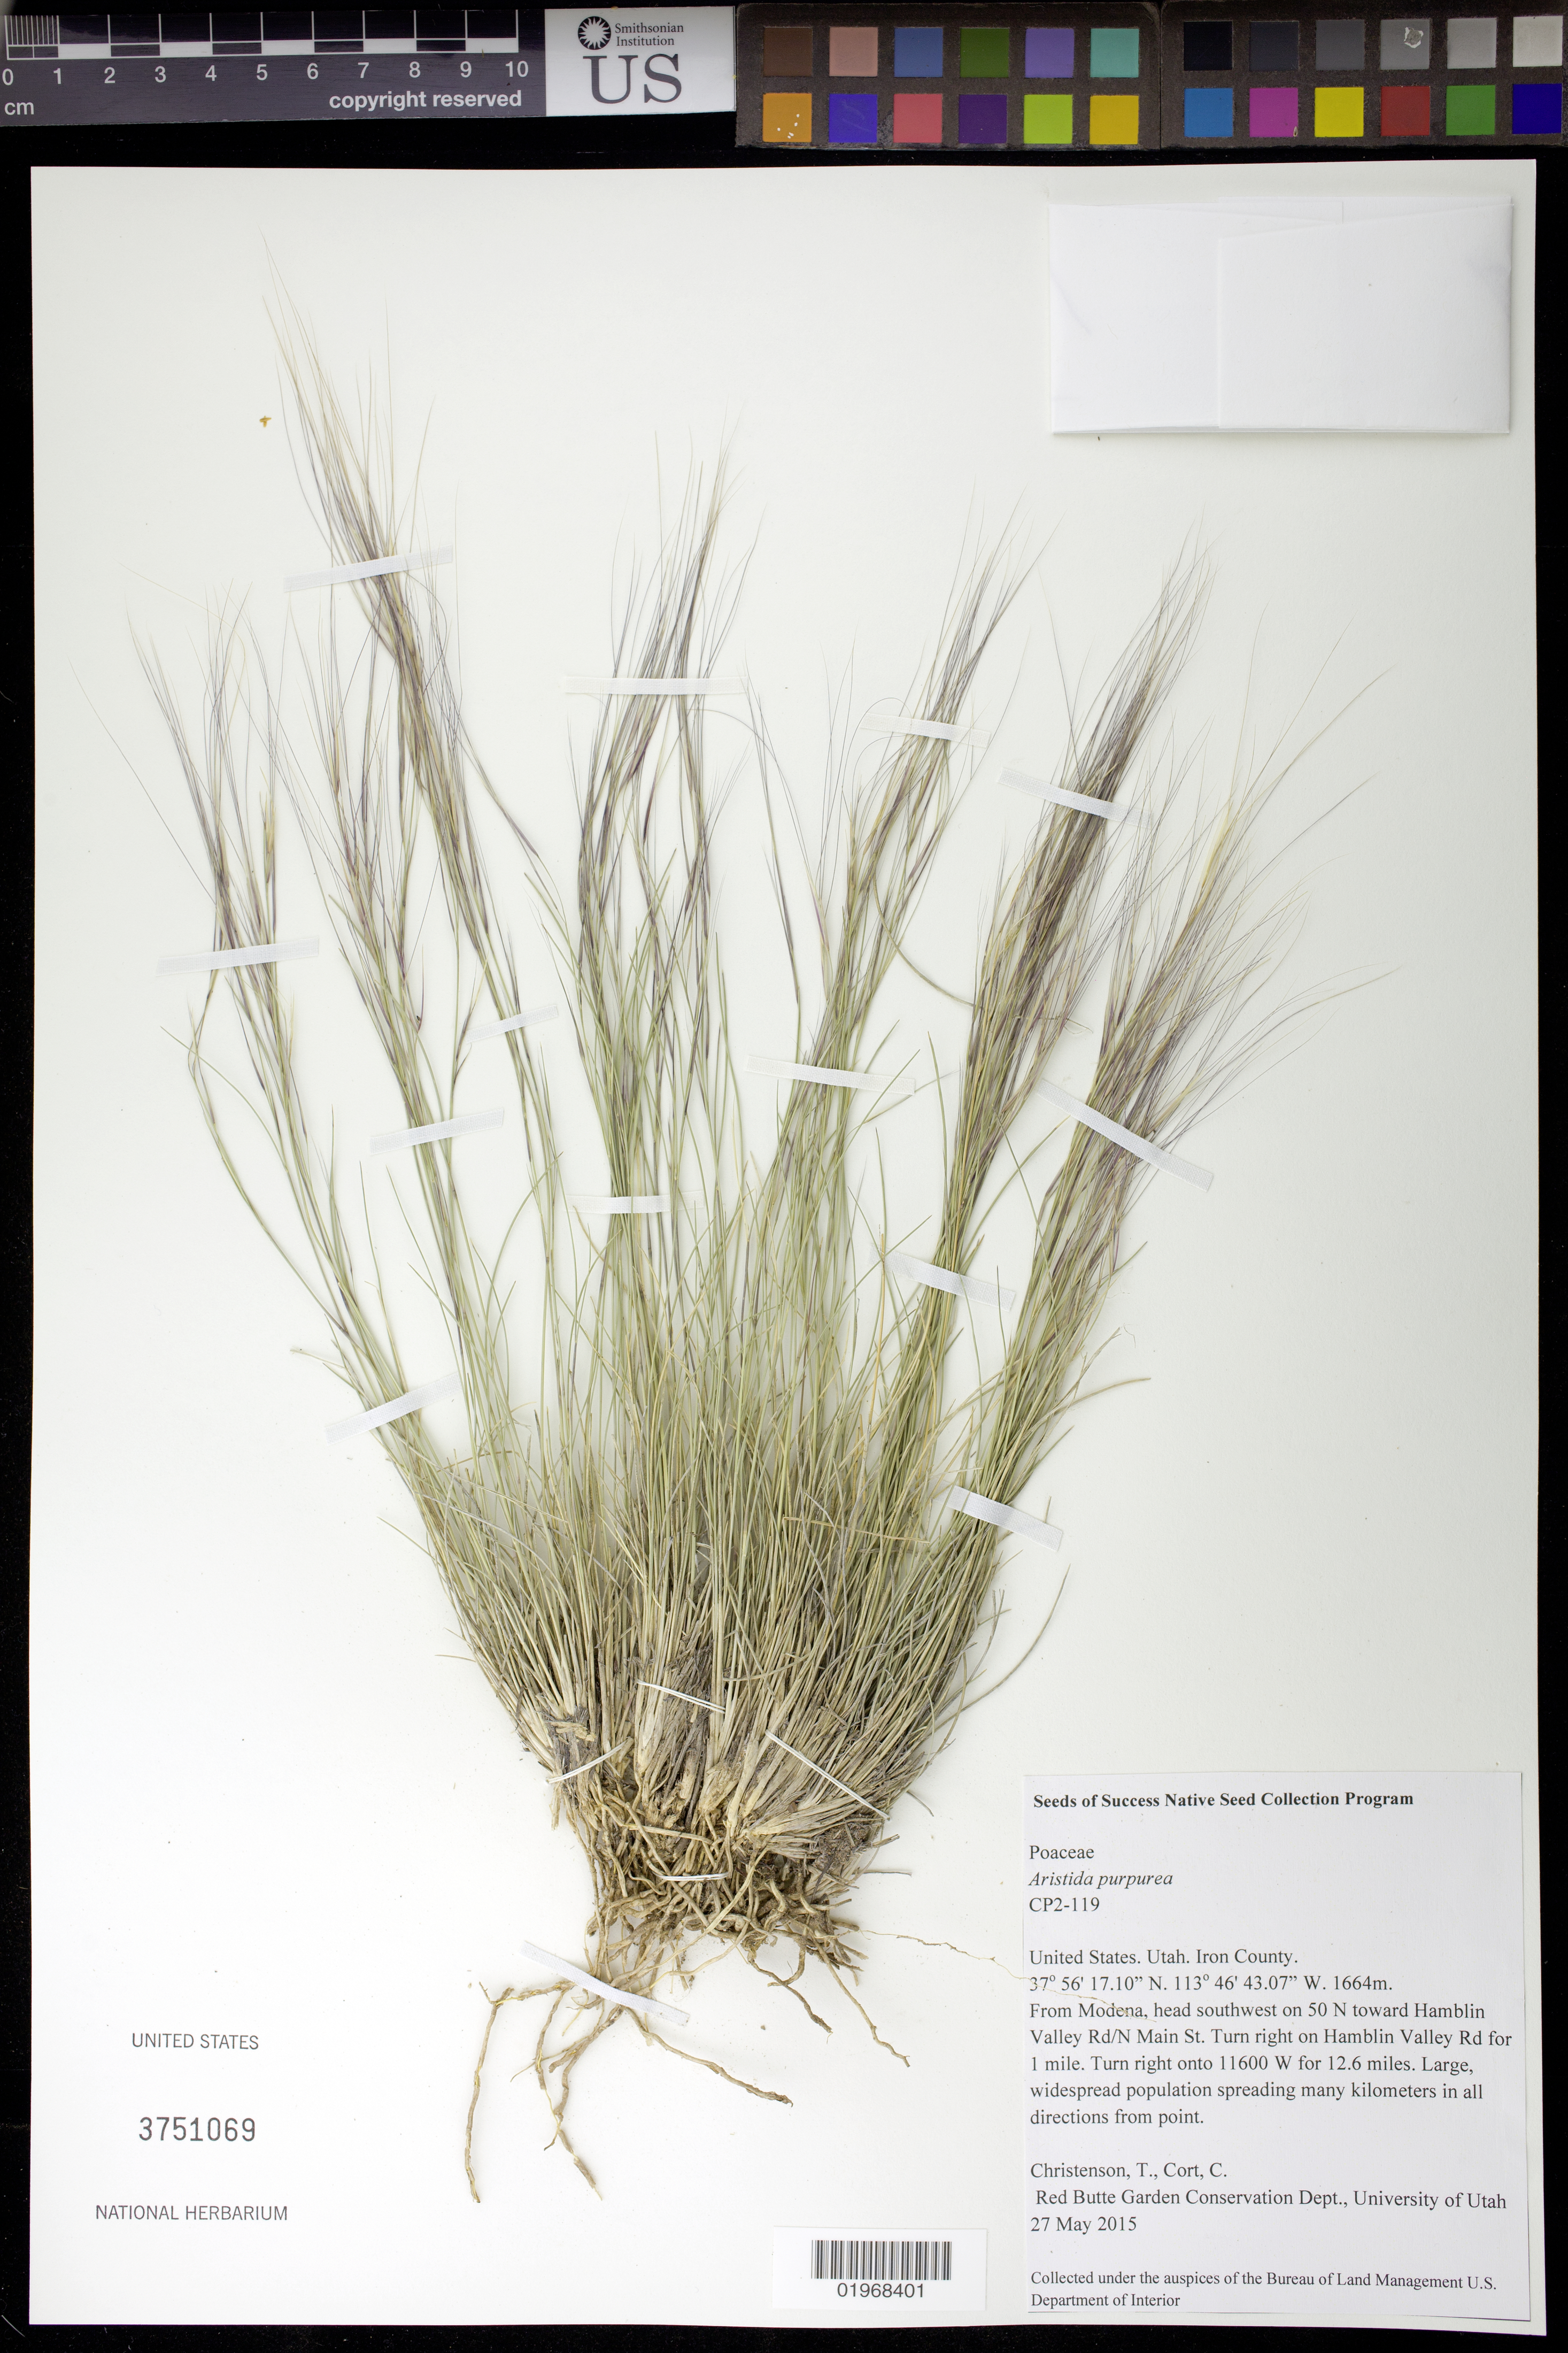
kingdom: Plantae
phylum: Tracheophyta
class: Liliopsida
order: Poales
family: Poaceae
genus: Aristida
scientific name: Aristida purpurea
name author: Nutt.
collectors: T. Christenson & C. Cort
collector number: CP2-119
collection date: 2015-05-27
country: United States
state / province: Utah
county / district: Iron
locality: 12.6 mi. on 11600 W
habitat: sagebrush basins and slopes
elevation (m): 507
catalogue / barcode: US 3751069